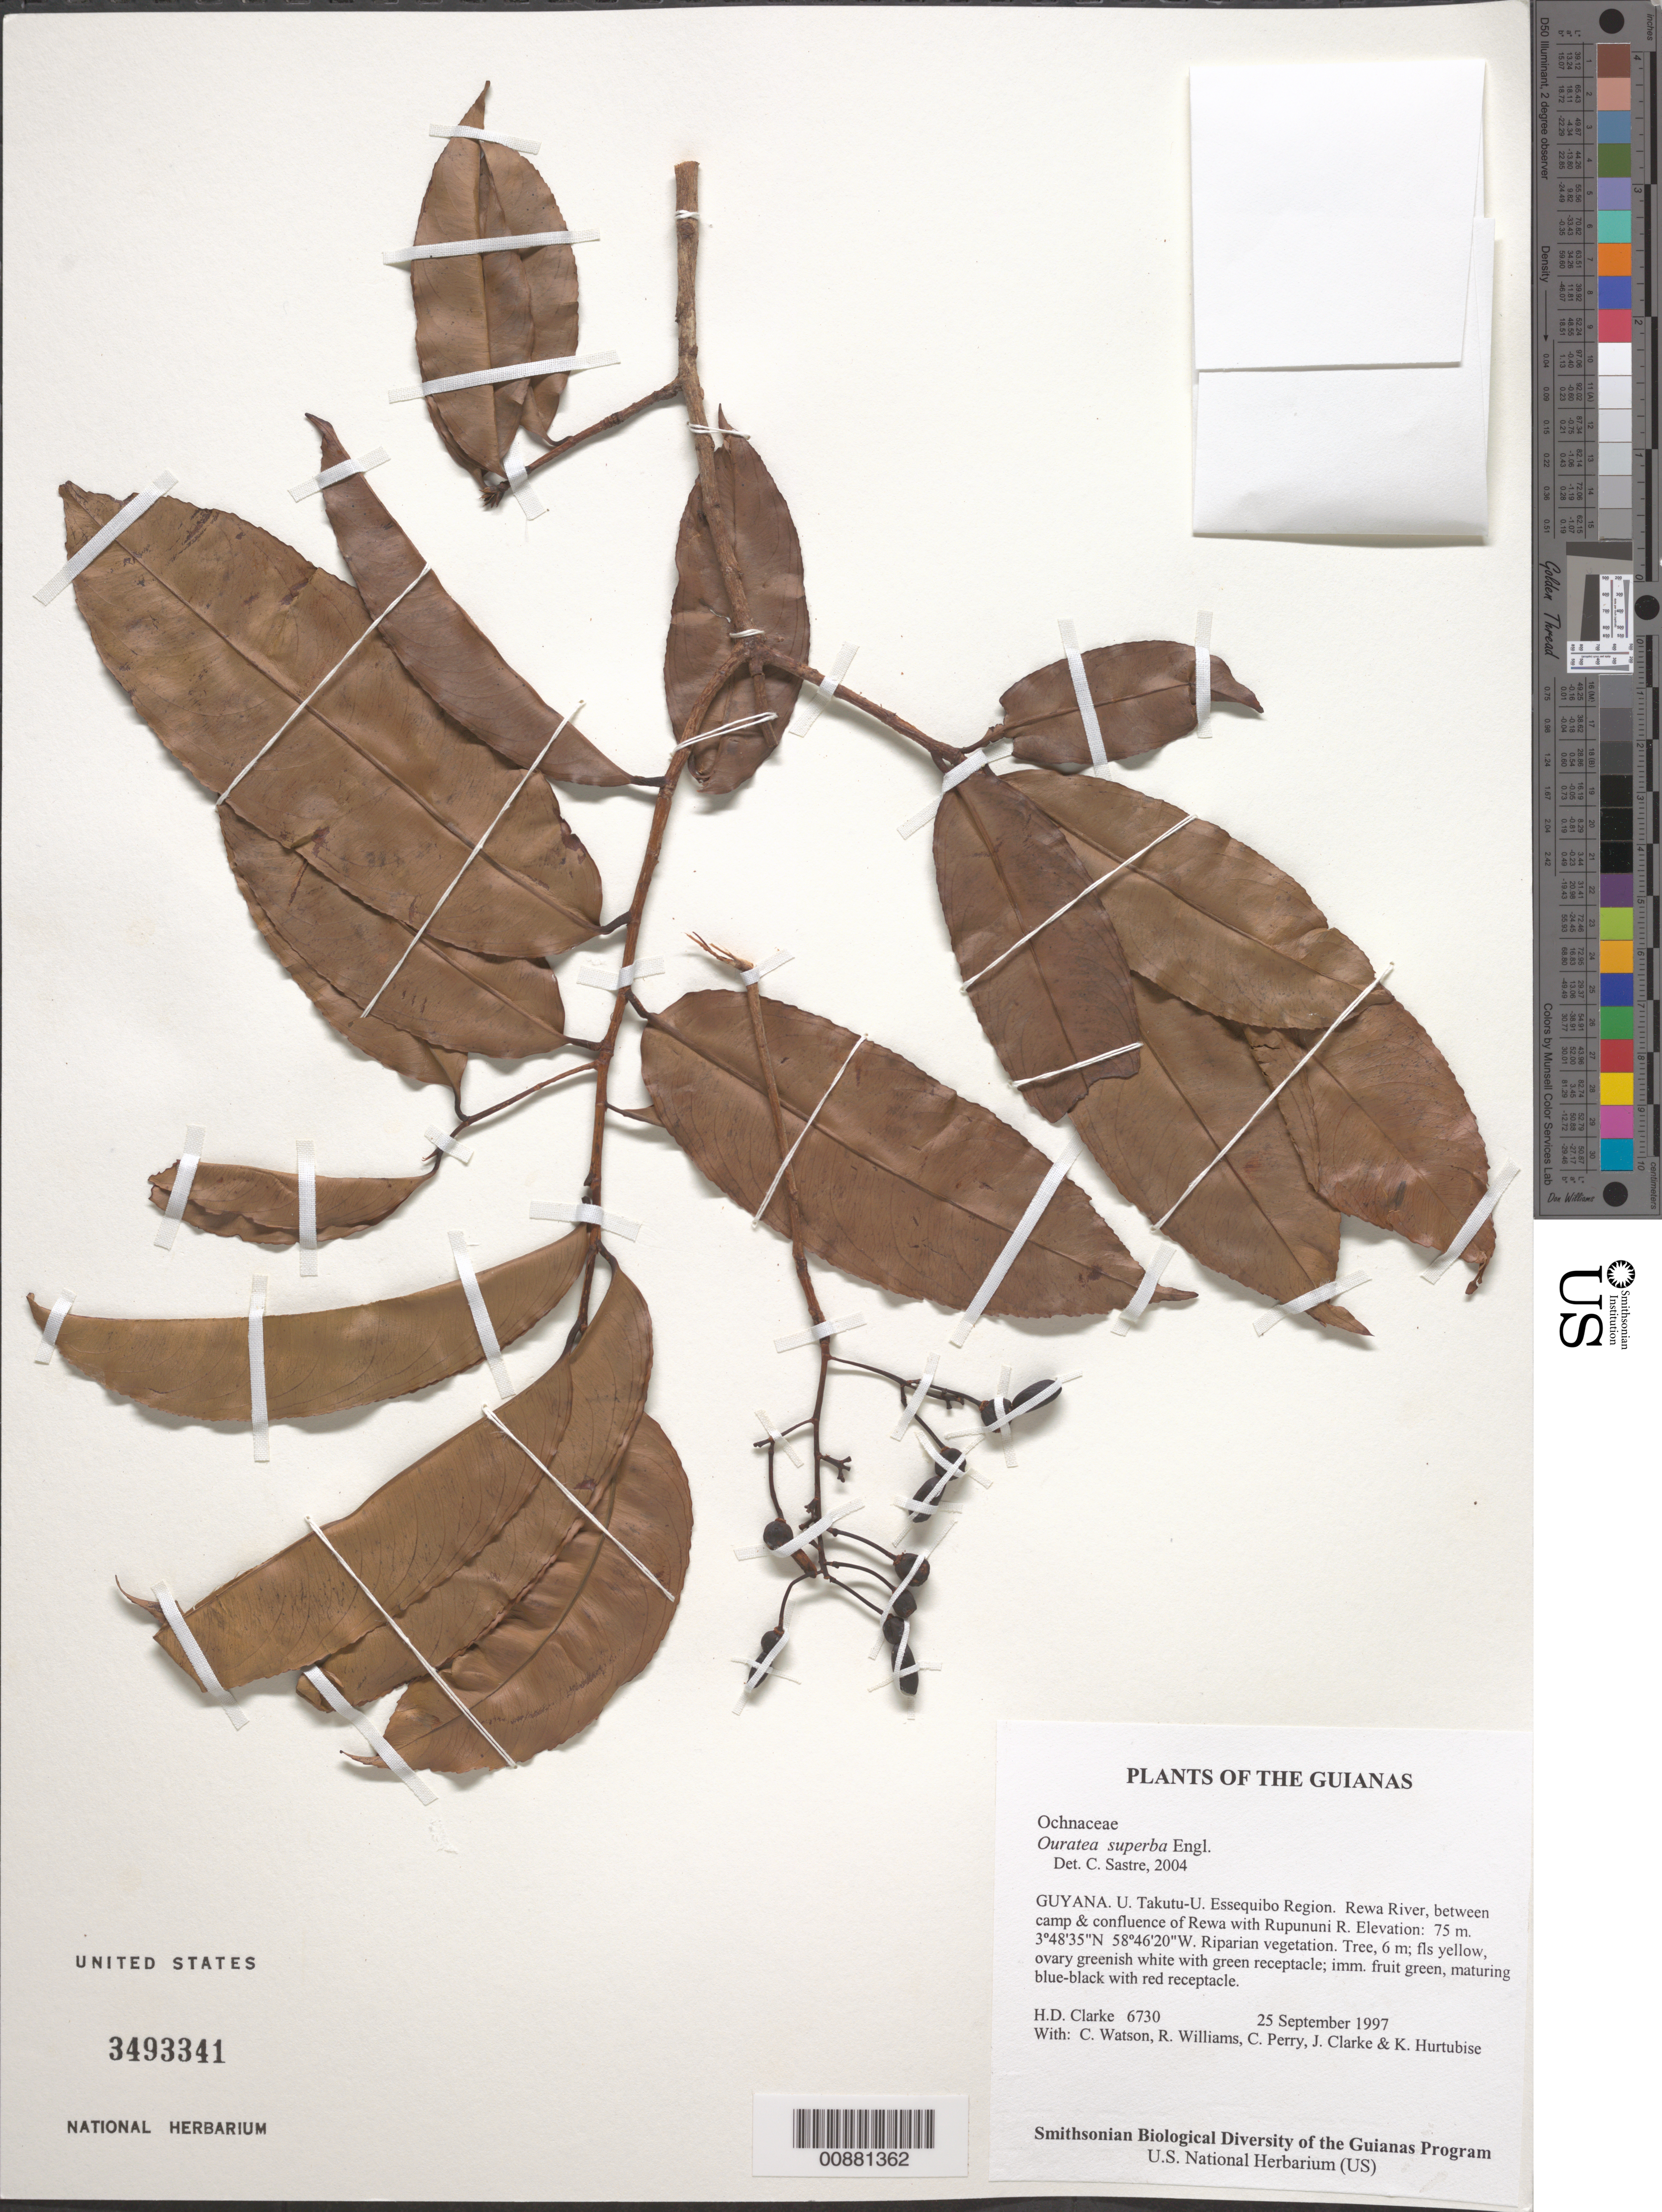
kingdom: Plantae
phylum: Tracheophyta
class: Magnoliopsida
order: Malpighiales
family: Ochnaceae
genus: Ouratea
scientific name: Ouratea superba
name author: Engl.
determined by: Sastre, C. H. L.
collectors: H. D. Clarke, C. Watson, R. Williams, C. Perry, J. Clarke & K. Hurtubise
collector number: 6730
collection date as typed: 25 September 1997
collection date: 1997-09-25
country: Guyana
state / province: U. Takutu-U. Essequibo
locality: Rewa River, between camp & confluence of Rewa with Rupununi R.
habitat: Riparian vegetation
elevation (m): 75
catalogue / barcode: US 3493341